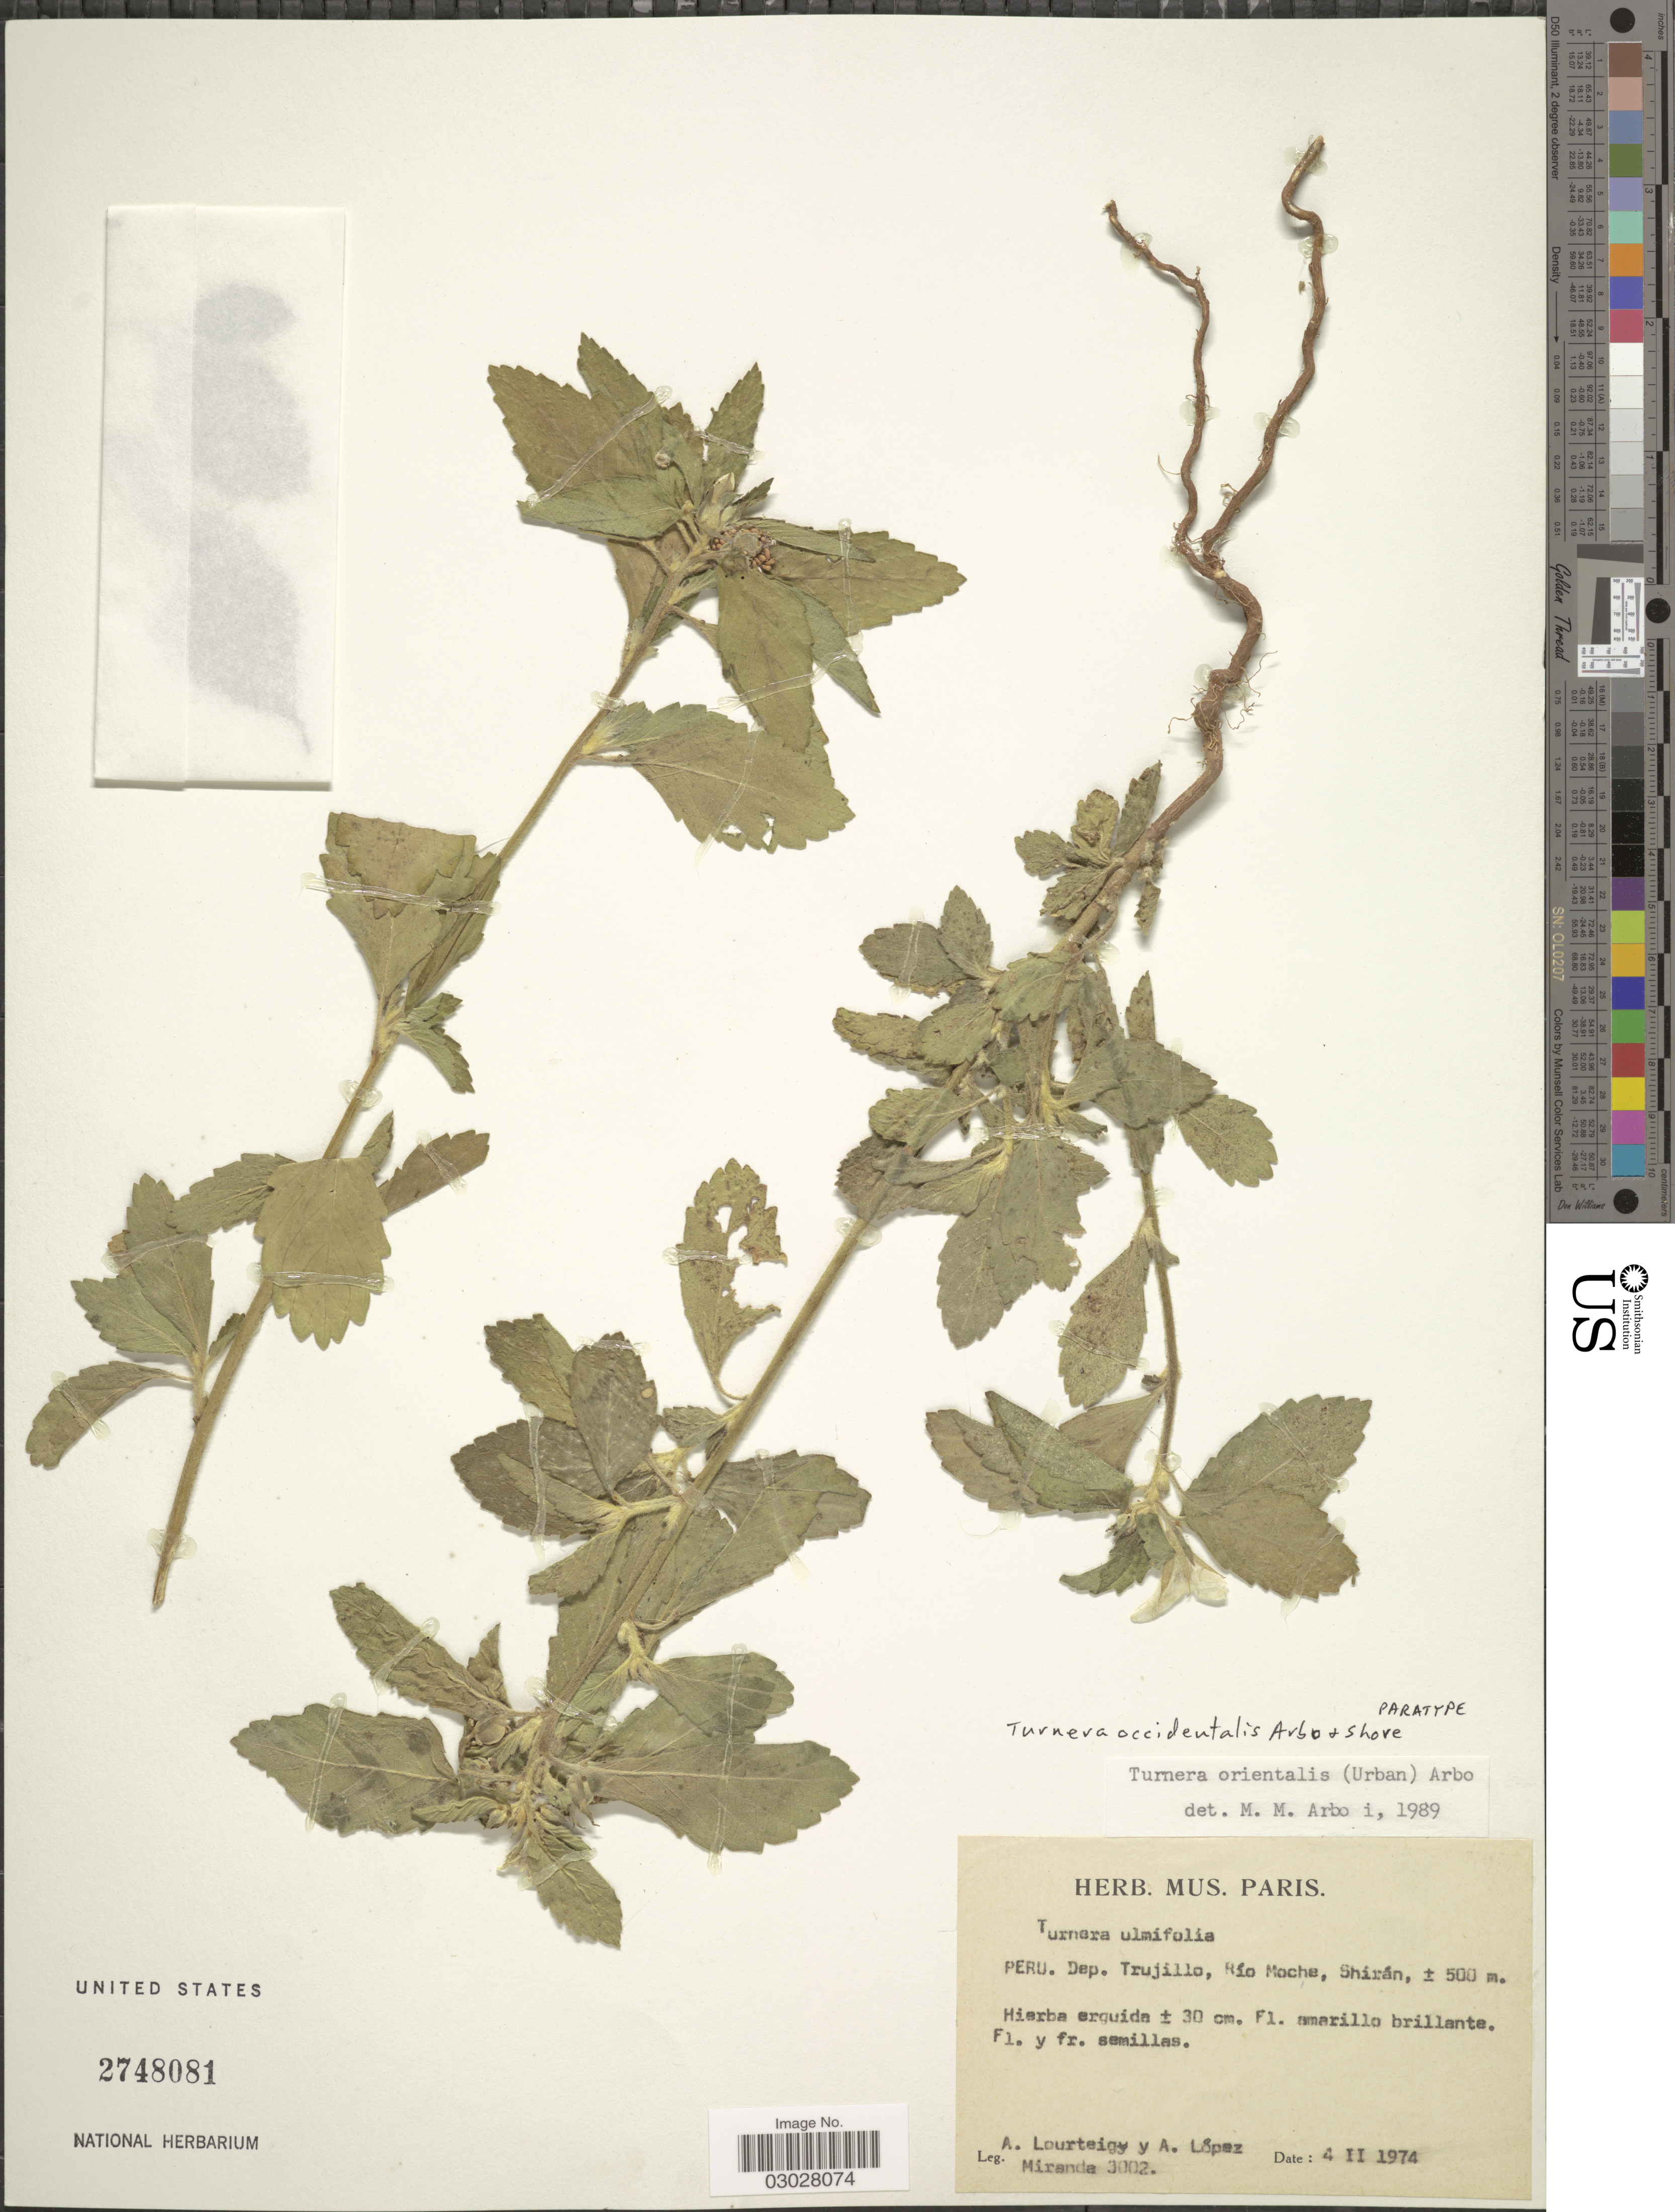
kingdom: Plantae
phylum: Tracheophyta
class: Magnoliopsida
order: Malpighiales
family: Turneraceae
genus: Turnera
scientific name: Turnera occidentalis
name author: Arbo & Shore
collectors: A. Lourteig, A. López & Miranda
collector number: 3002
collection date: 1974-02-04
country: Venezuela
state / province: Trujillo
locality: Dep. Trujillo, Río Mocha, Shirán.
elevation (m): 500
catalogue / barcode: US 2748081